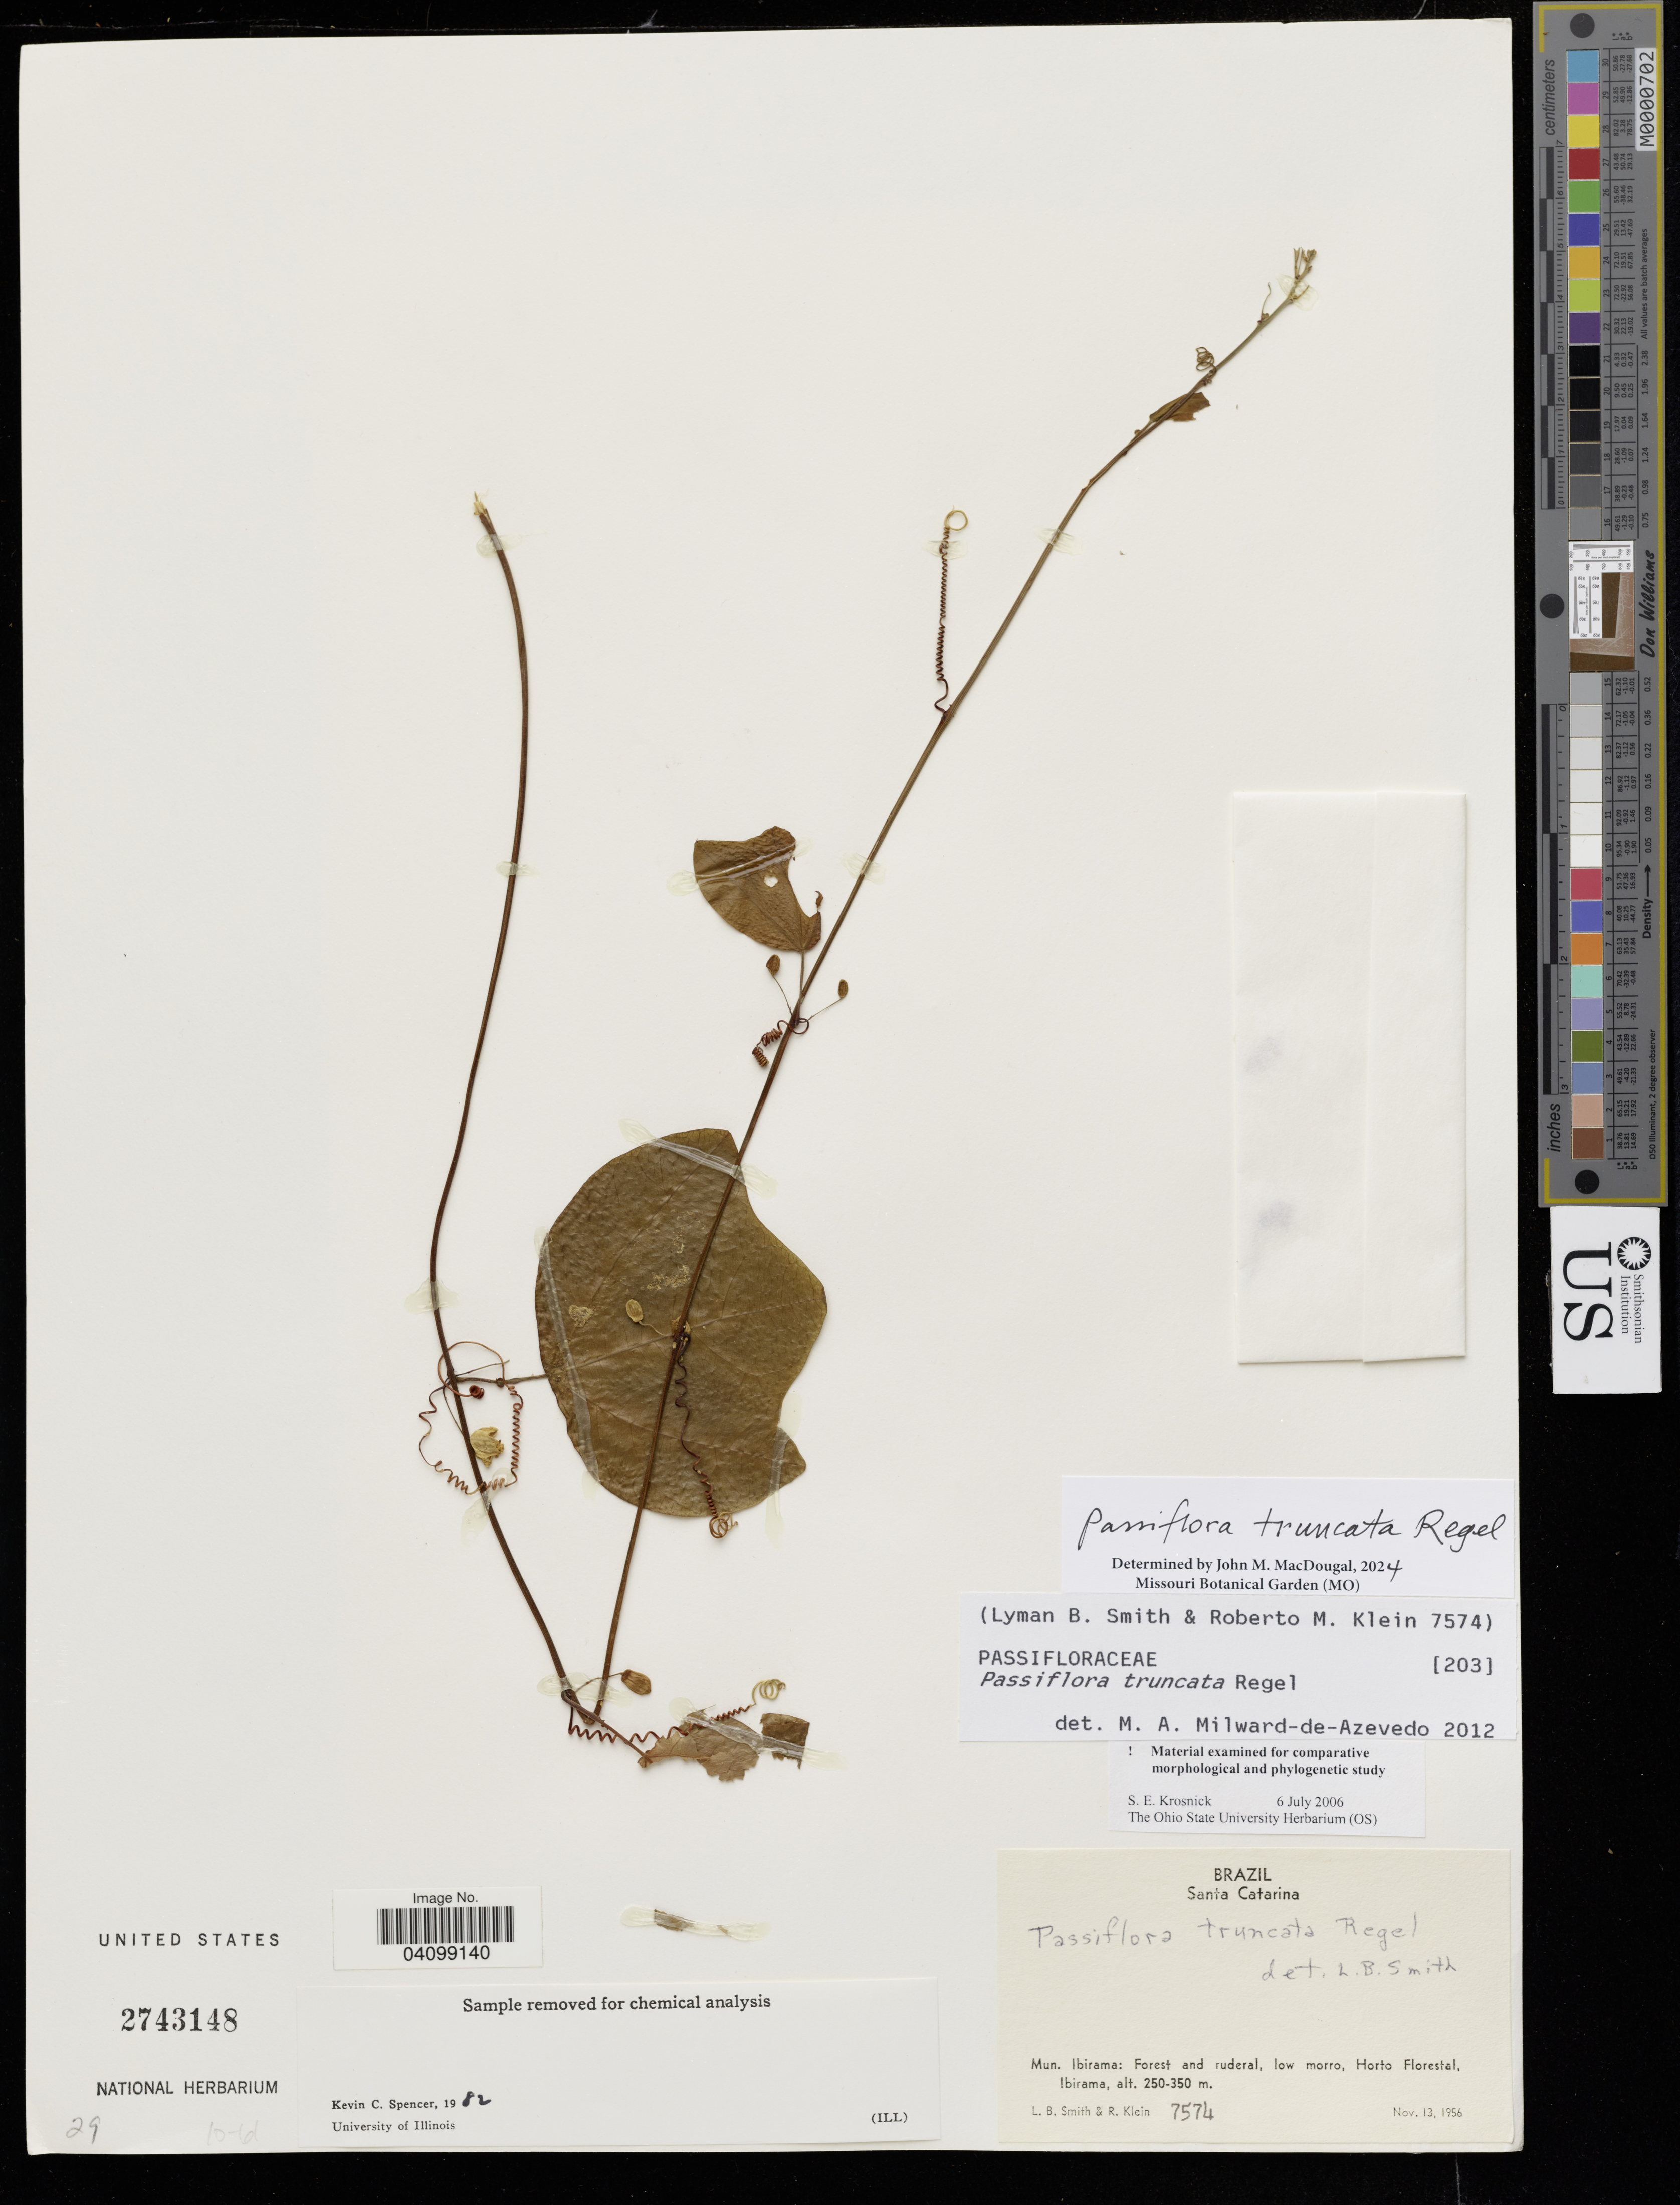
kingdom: Plantae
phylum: Tracheophyta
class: Magnoliopsida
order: Malpighiales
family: Passifloraceae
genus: Passiflora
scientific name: Passiflora truncata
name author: Regel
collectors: L. Smith & R. Klein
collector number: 7574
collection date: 1956-11-13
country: Brazil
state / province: Santa Catarina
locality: Mun. Ibirama: Forest and ruderl, low morro, Horto Florestal, Ibirama.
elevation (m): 250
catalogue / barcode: US 2743148